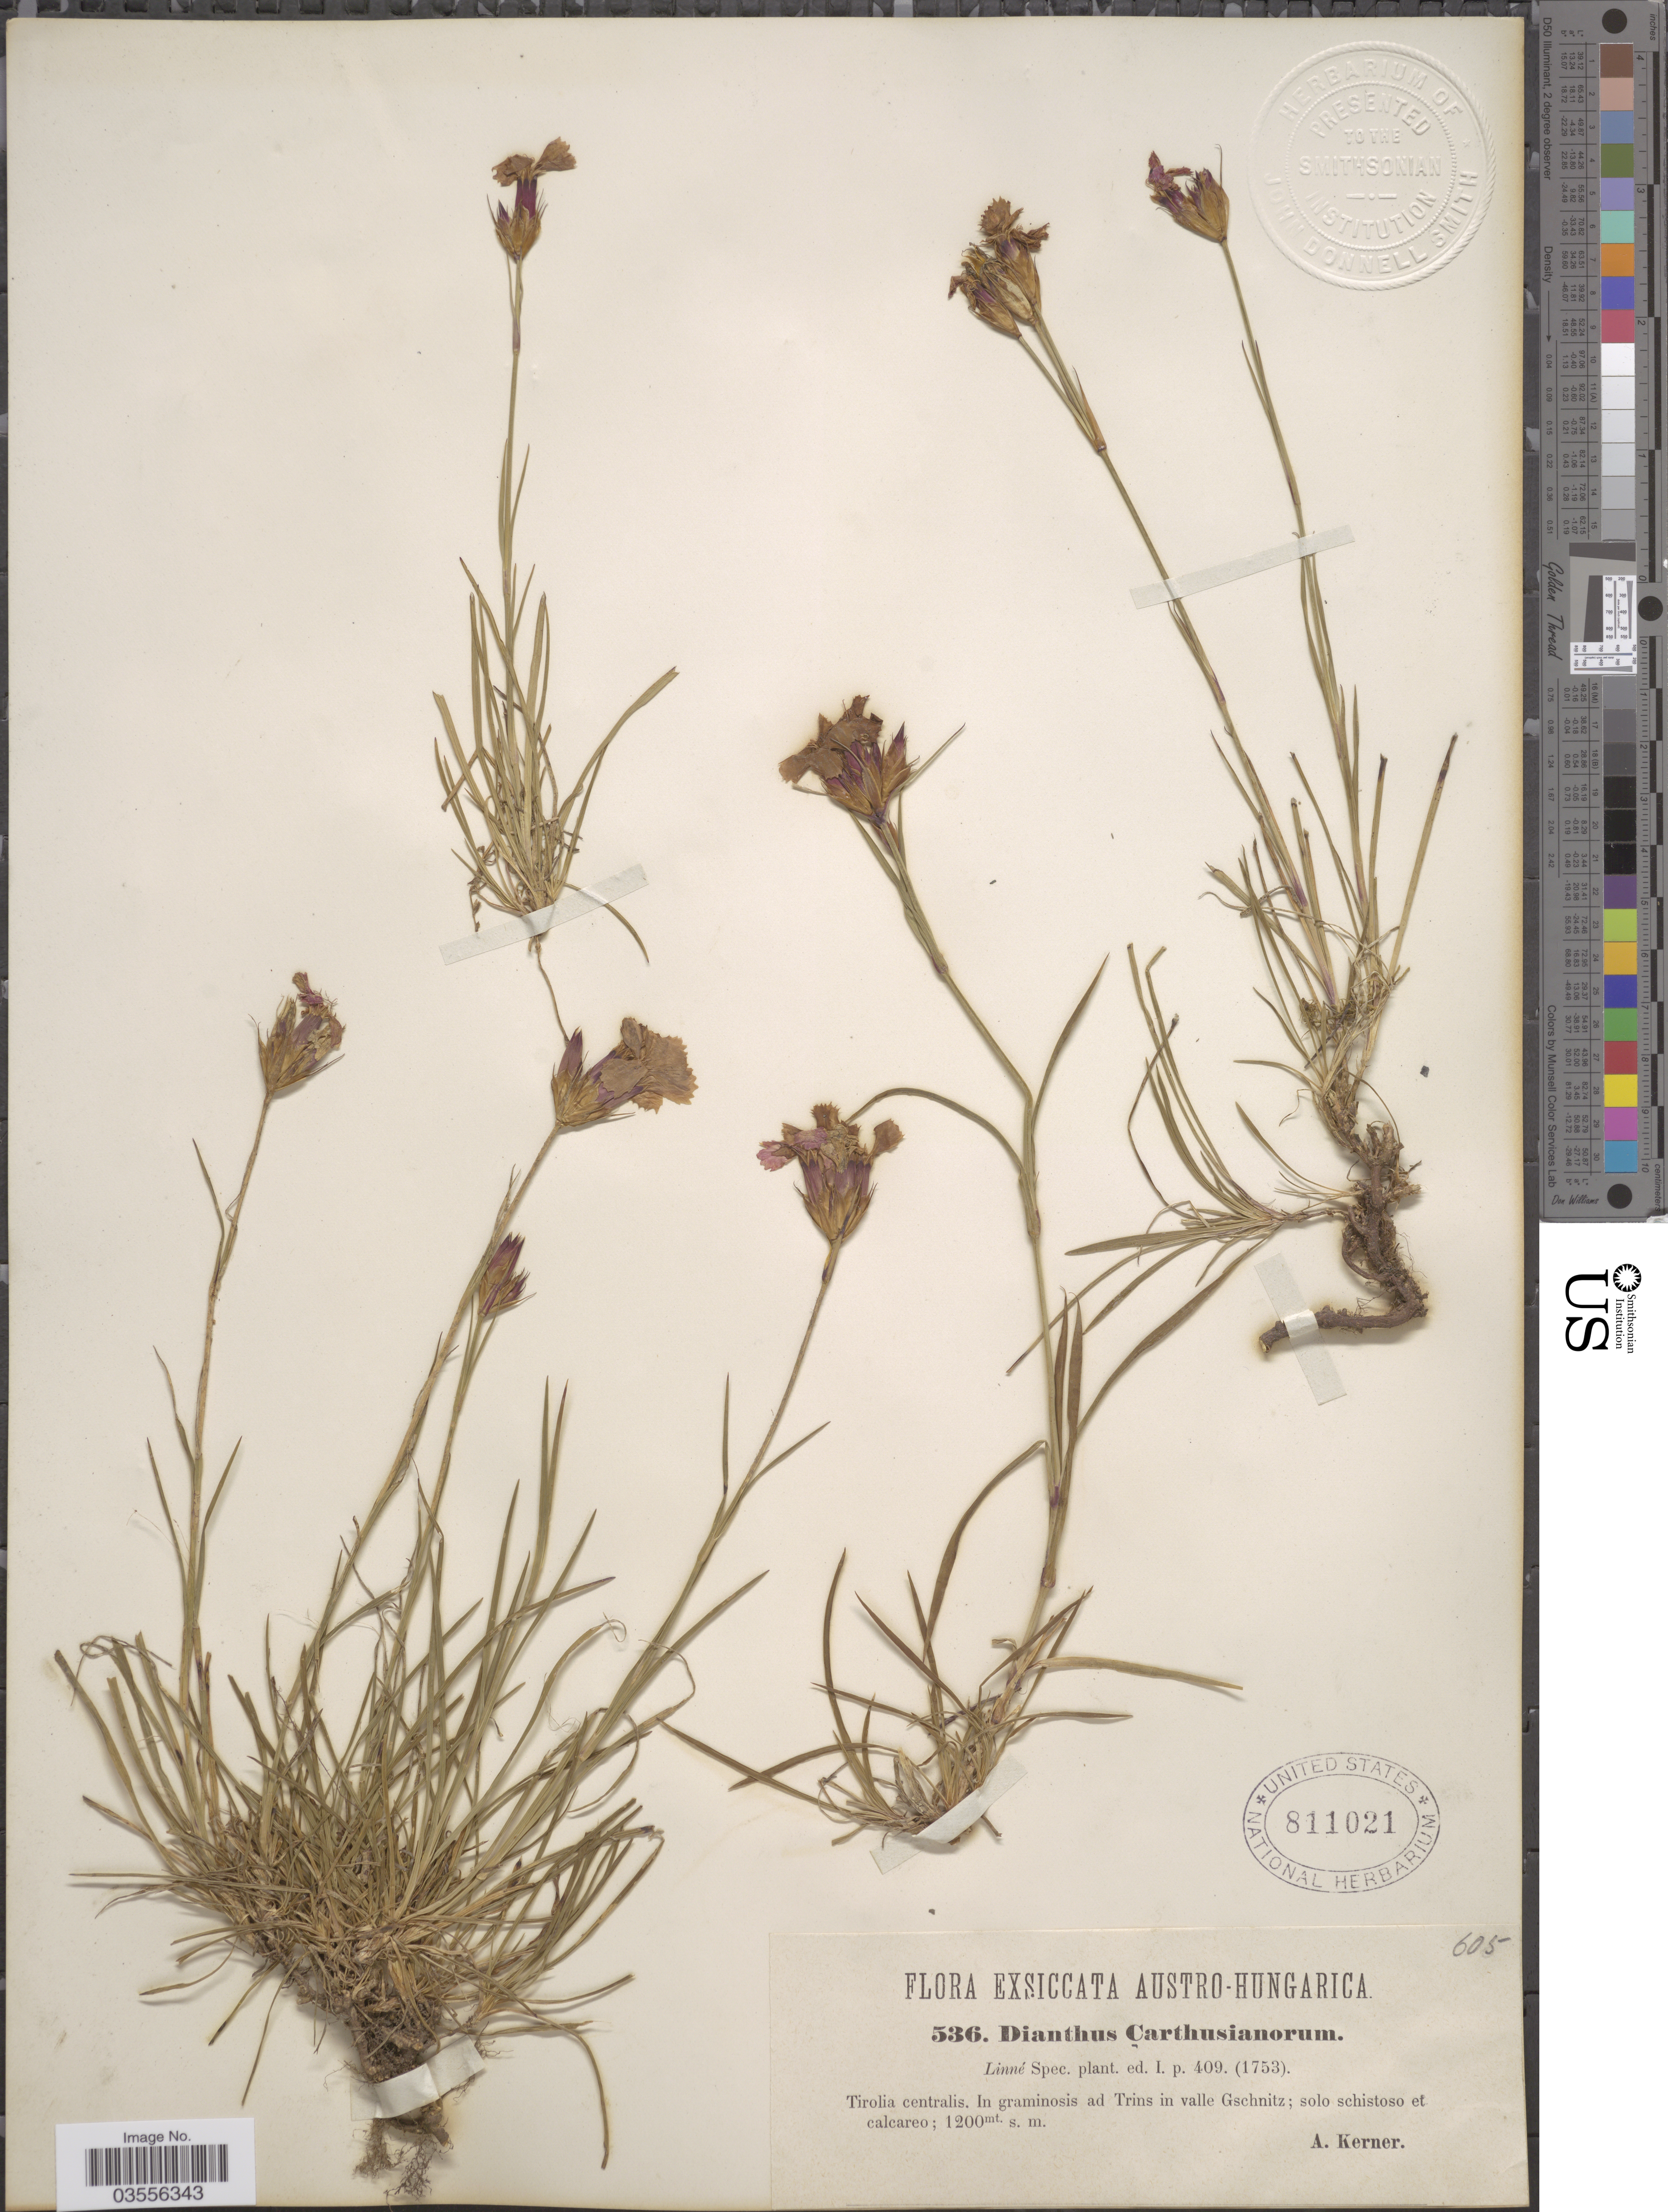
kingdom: Plantae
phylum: Tracheophyta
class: Magnoliopsida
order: Caryophyllales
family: Caryophyllaceae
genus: Dianthus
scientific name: Dianthus carthusianorum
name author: L.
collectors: A. Kerner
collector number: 536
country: Austria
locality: Austro-Hungarica. Tirolia centralis. In graminosis ad Trins in valle Gschnitz.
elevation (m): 1200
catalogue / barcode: US 811021